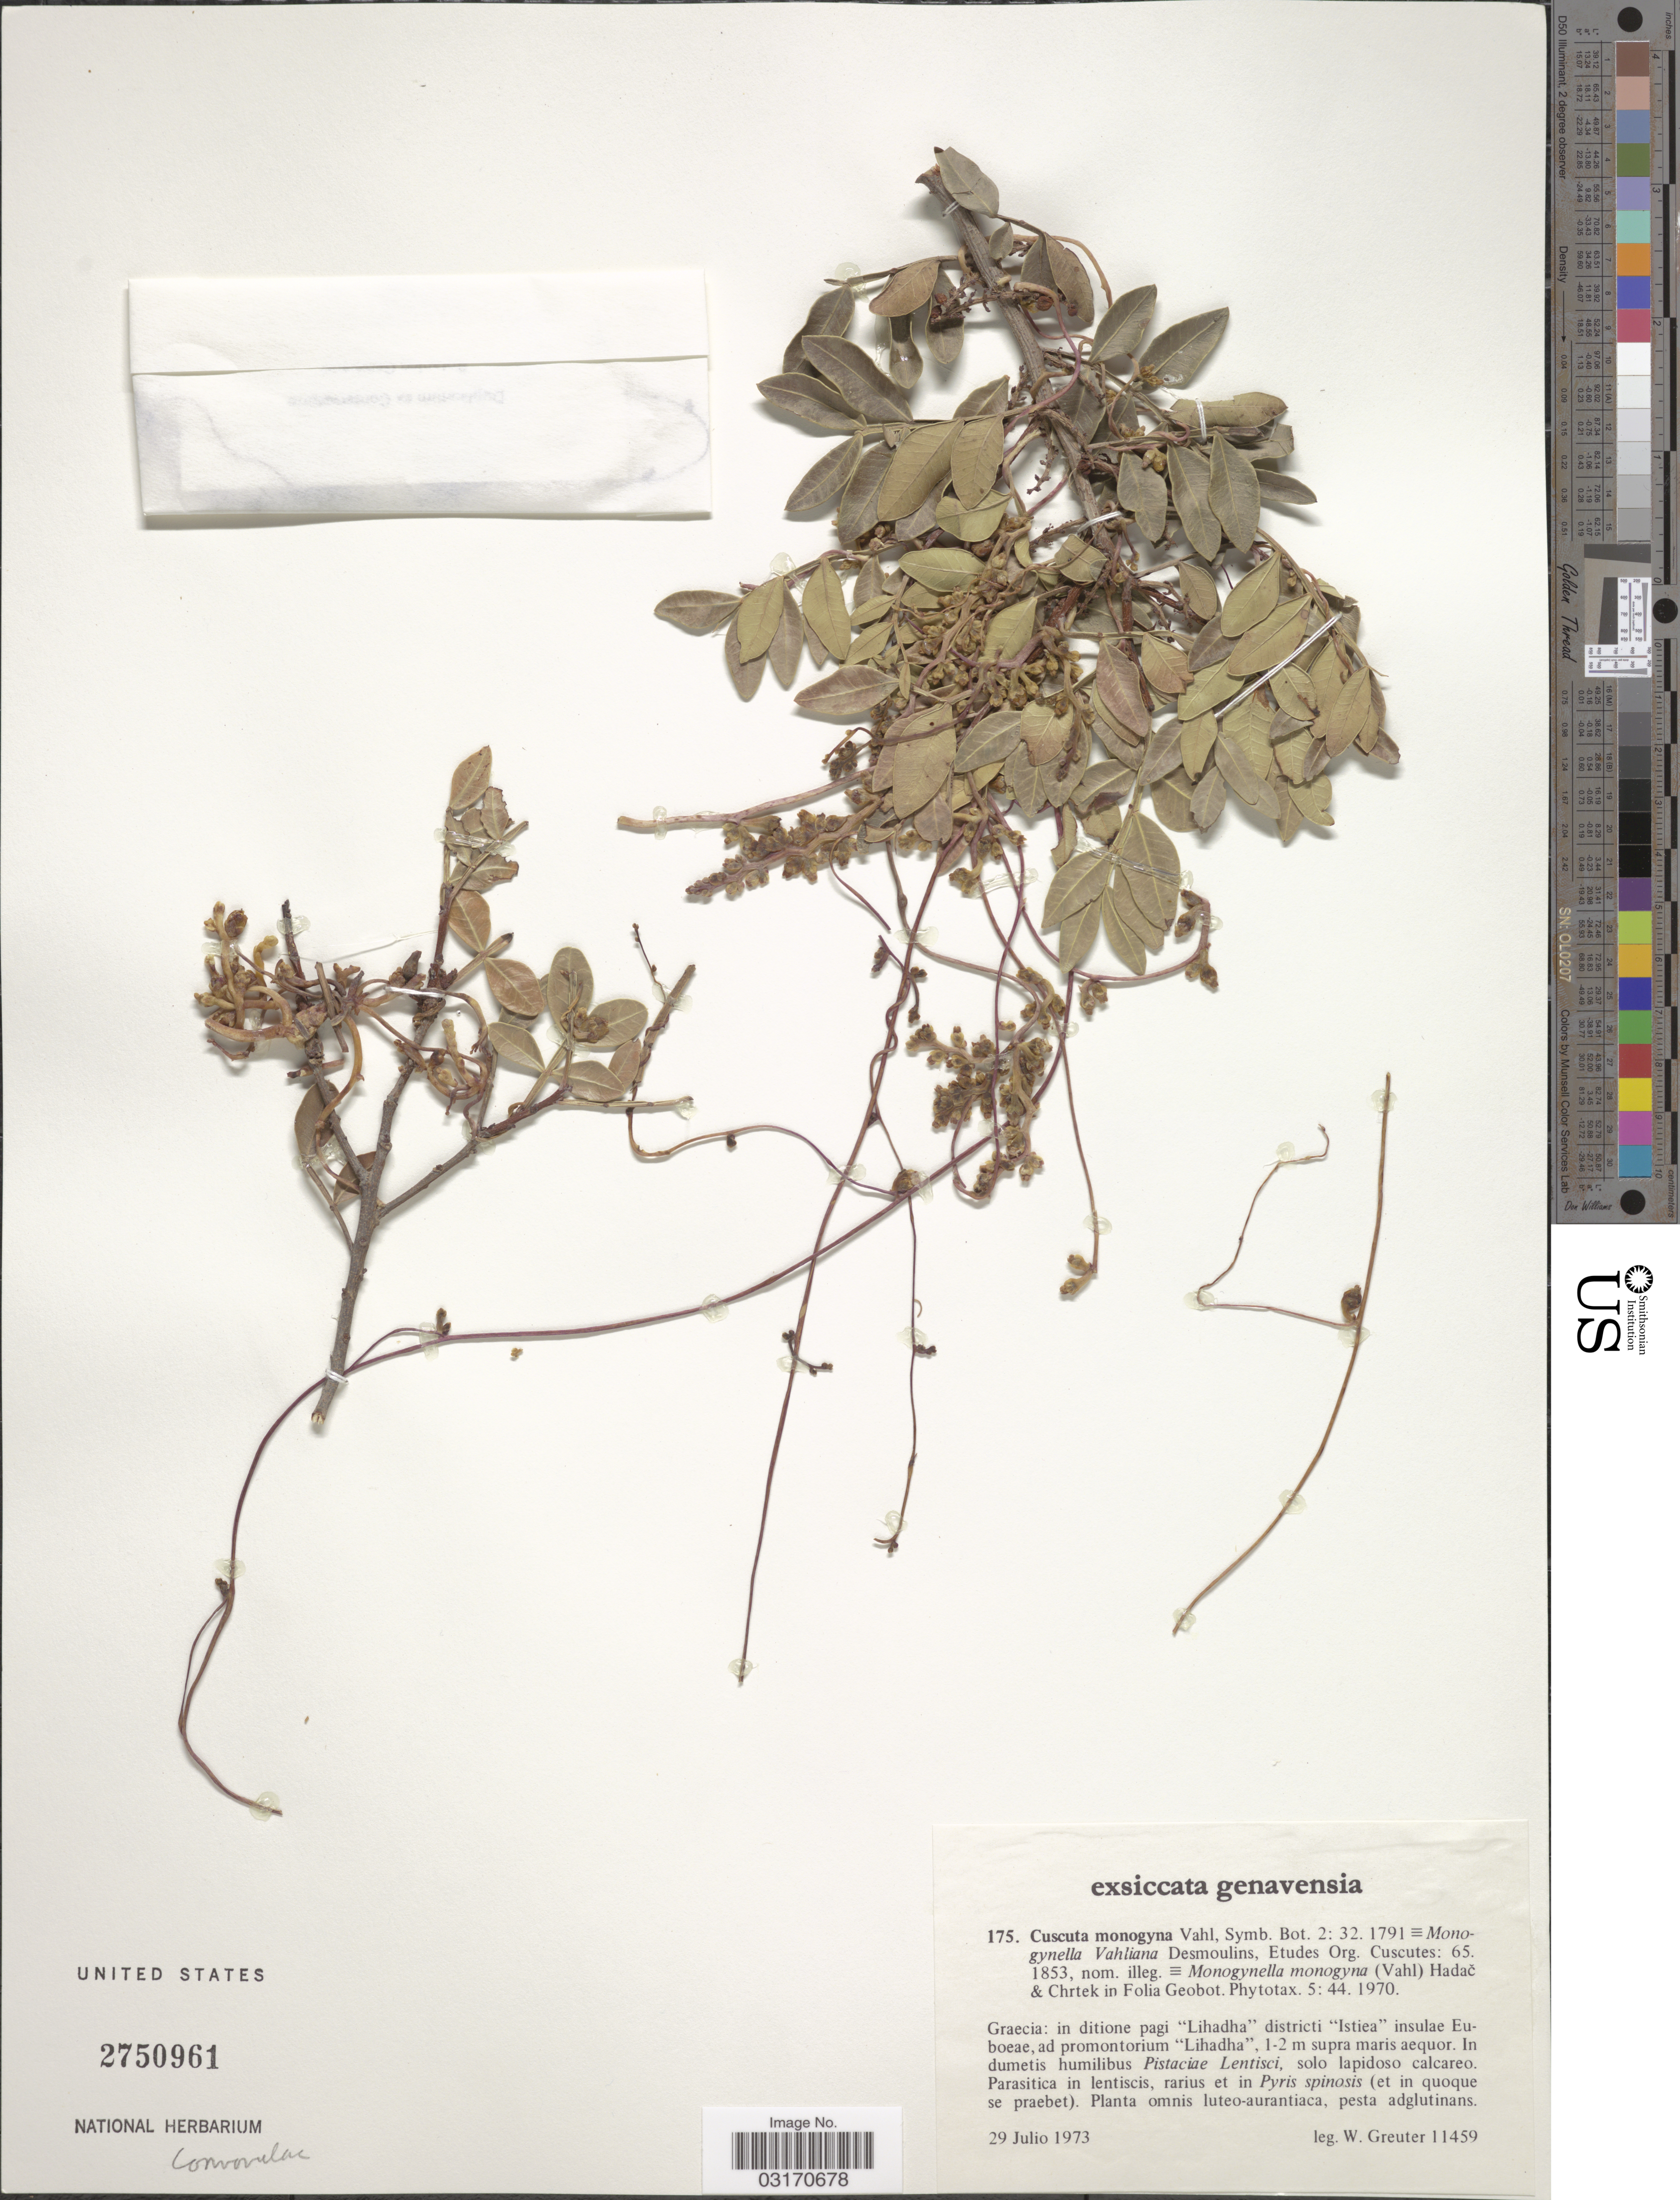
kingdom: Plantae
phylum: Tracheophyta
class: Magnoliopsida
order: Solanales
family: Convolvulaceae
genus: Cuscuta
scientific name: Cuscuta monogyna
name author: Vahl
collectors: W. Greuter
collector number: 175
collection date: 1973-07-29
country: Greece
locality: Graecia: in ditione pagi "Lihadha" districti "Istiea" insulae Euboeae, ad promontorium "Lihadha", 1-2 m supra maris aequor.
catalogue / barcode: US 2750961